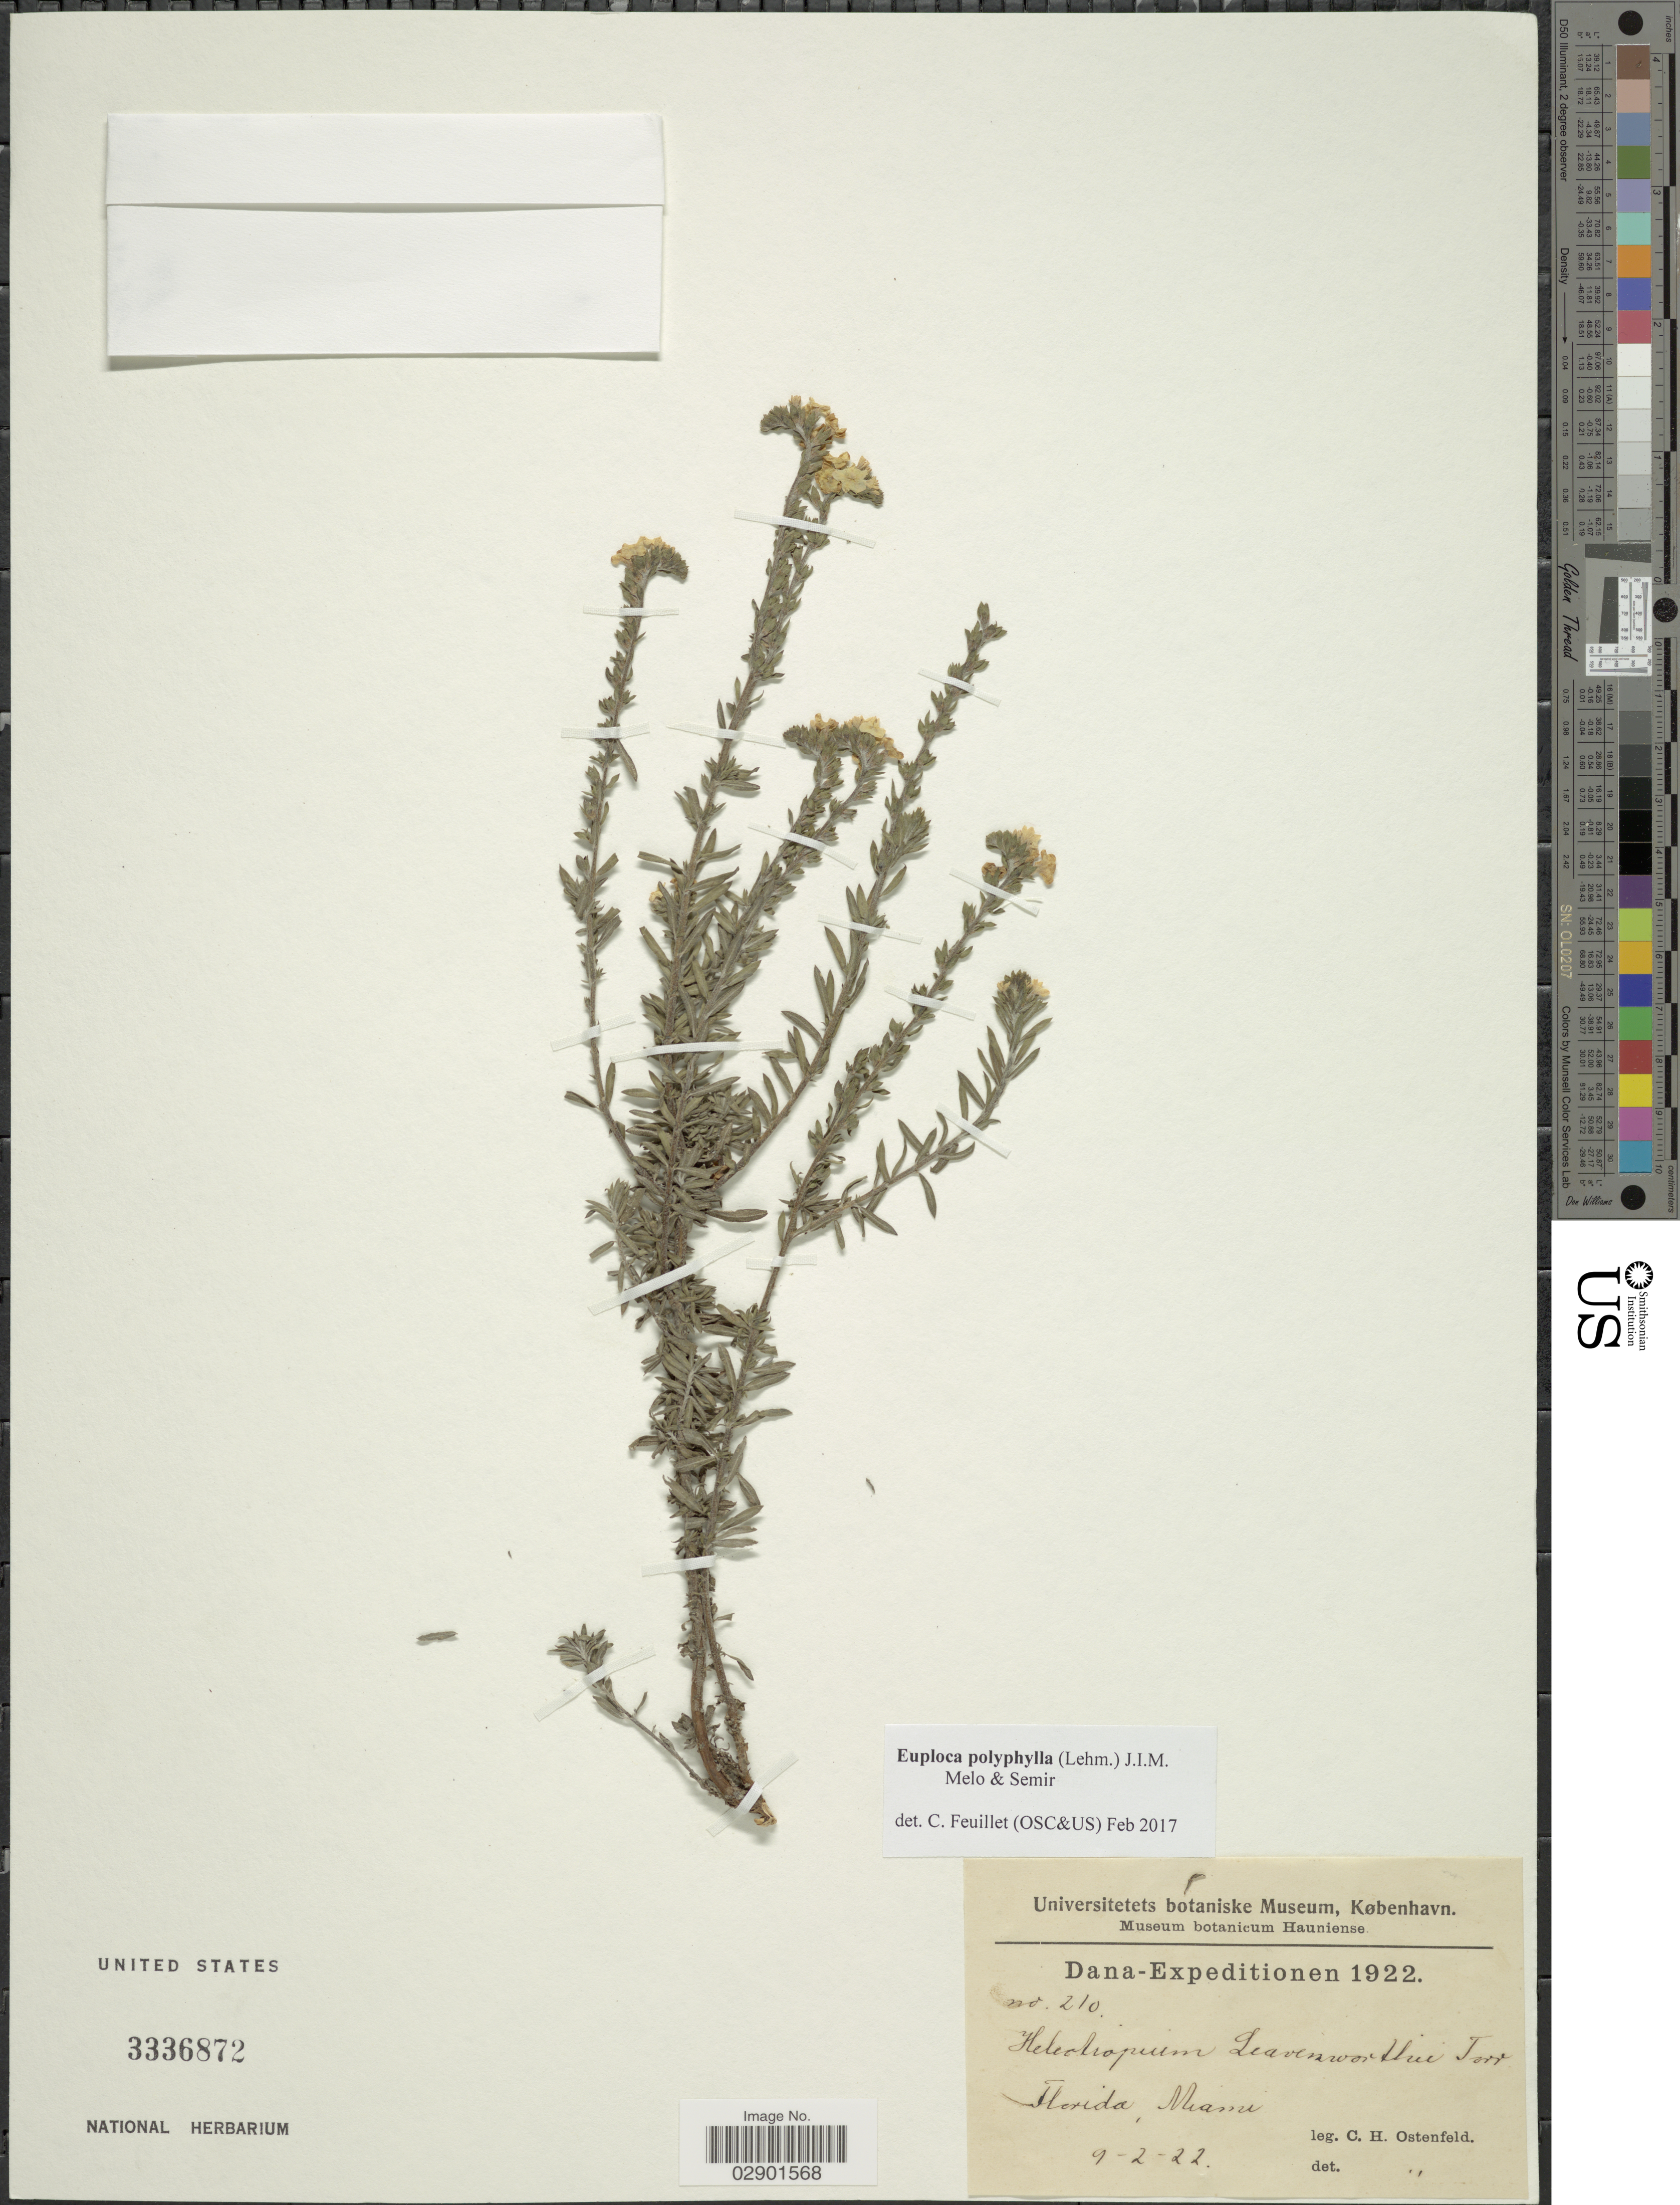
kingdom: Plantae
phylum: Tracheophyta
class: Magnoliopsida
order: Boraginales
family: Heliotropiaceae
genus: Euploca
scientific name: Euploca polyphylla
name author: (Lehm.) J.I.M. Melo & Semir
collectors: C. Ostenfeld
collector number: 210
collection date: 1922-09-02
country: United States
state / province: Florida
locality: Florida, Miami.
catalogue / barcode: US 3336872